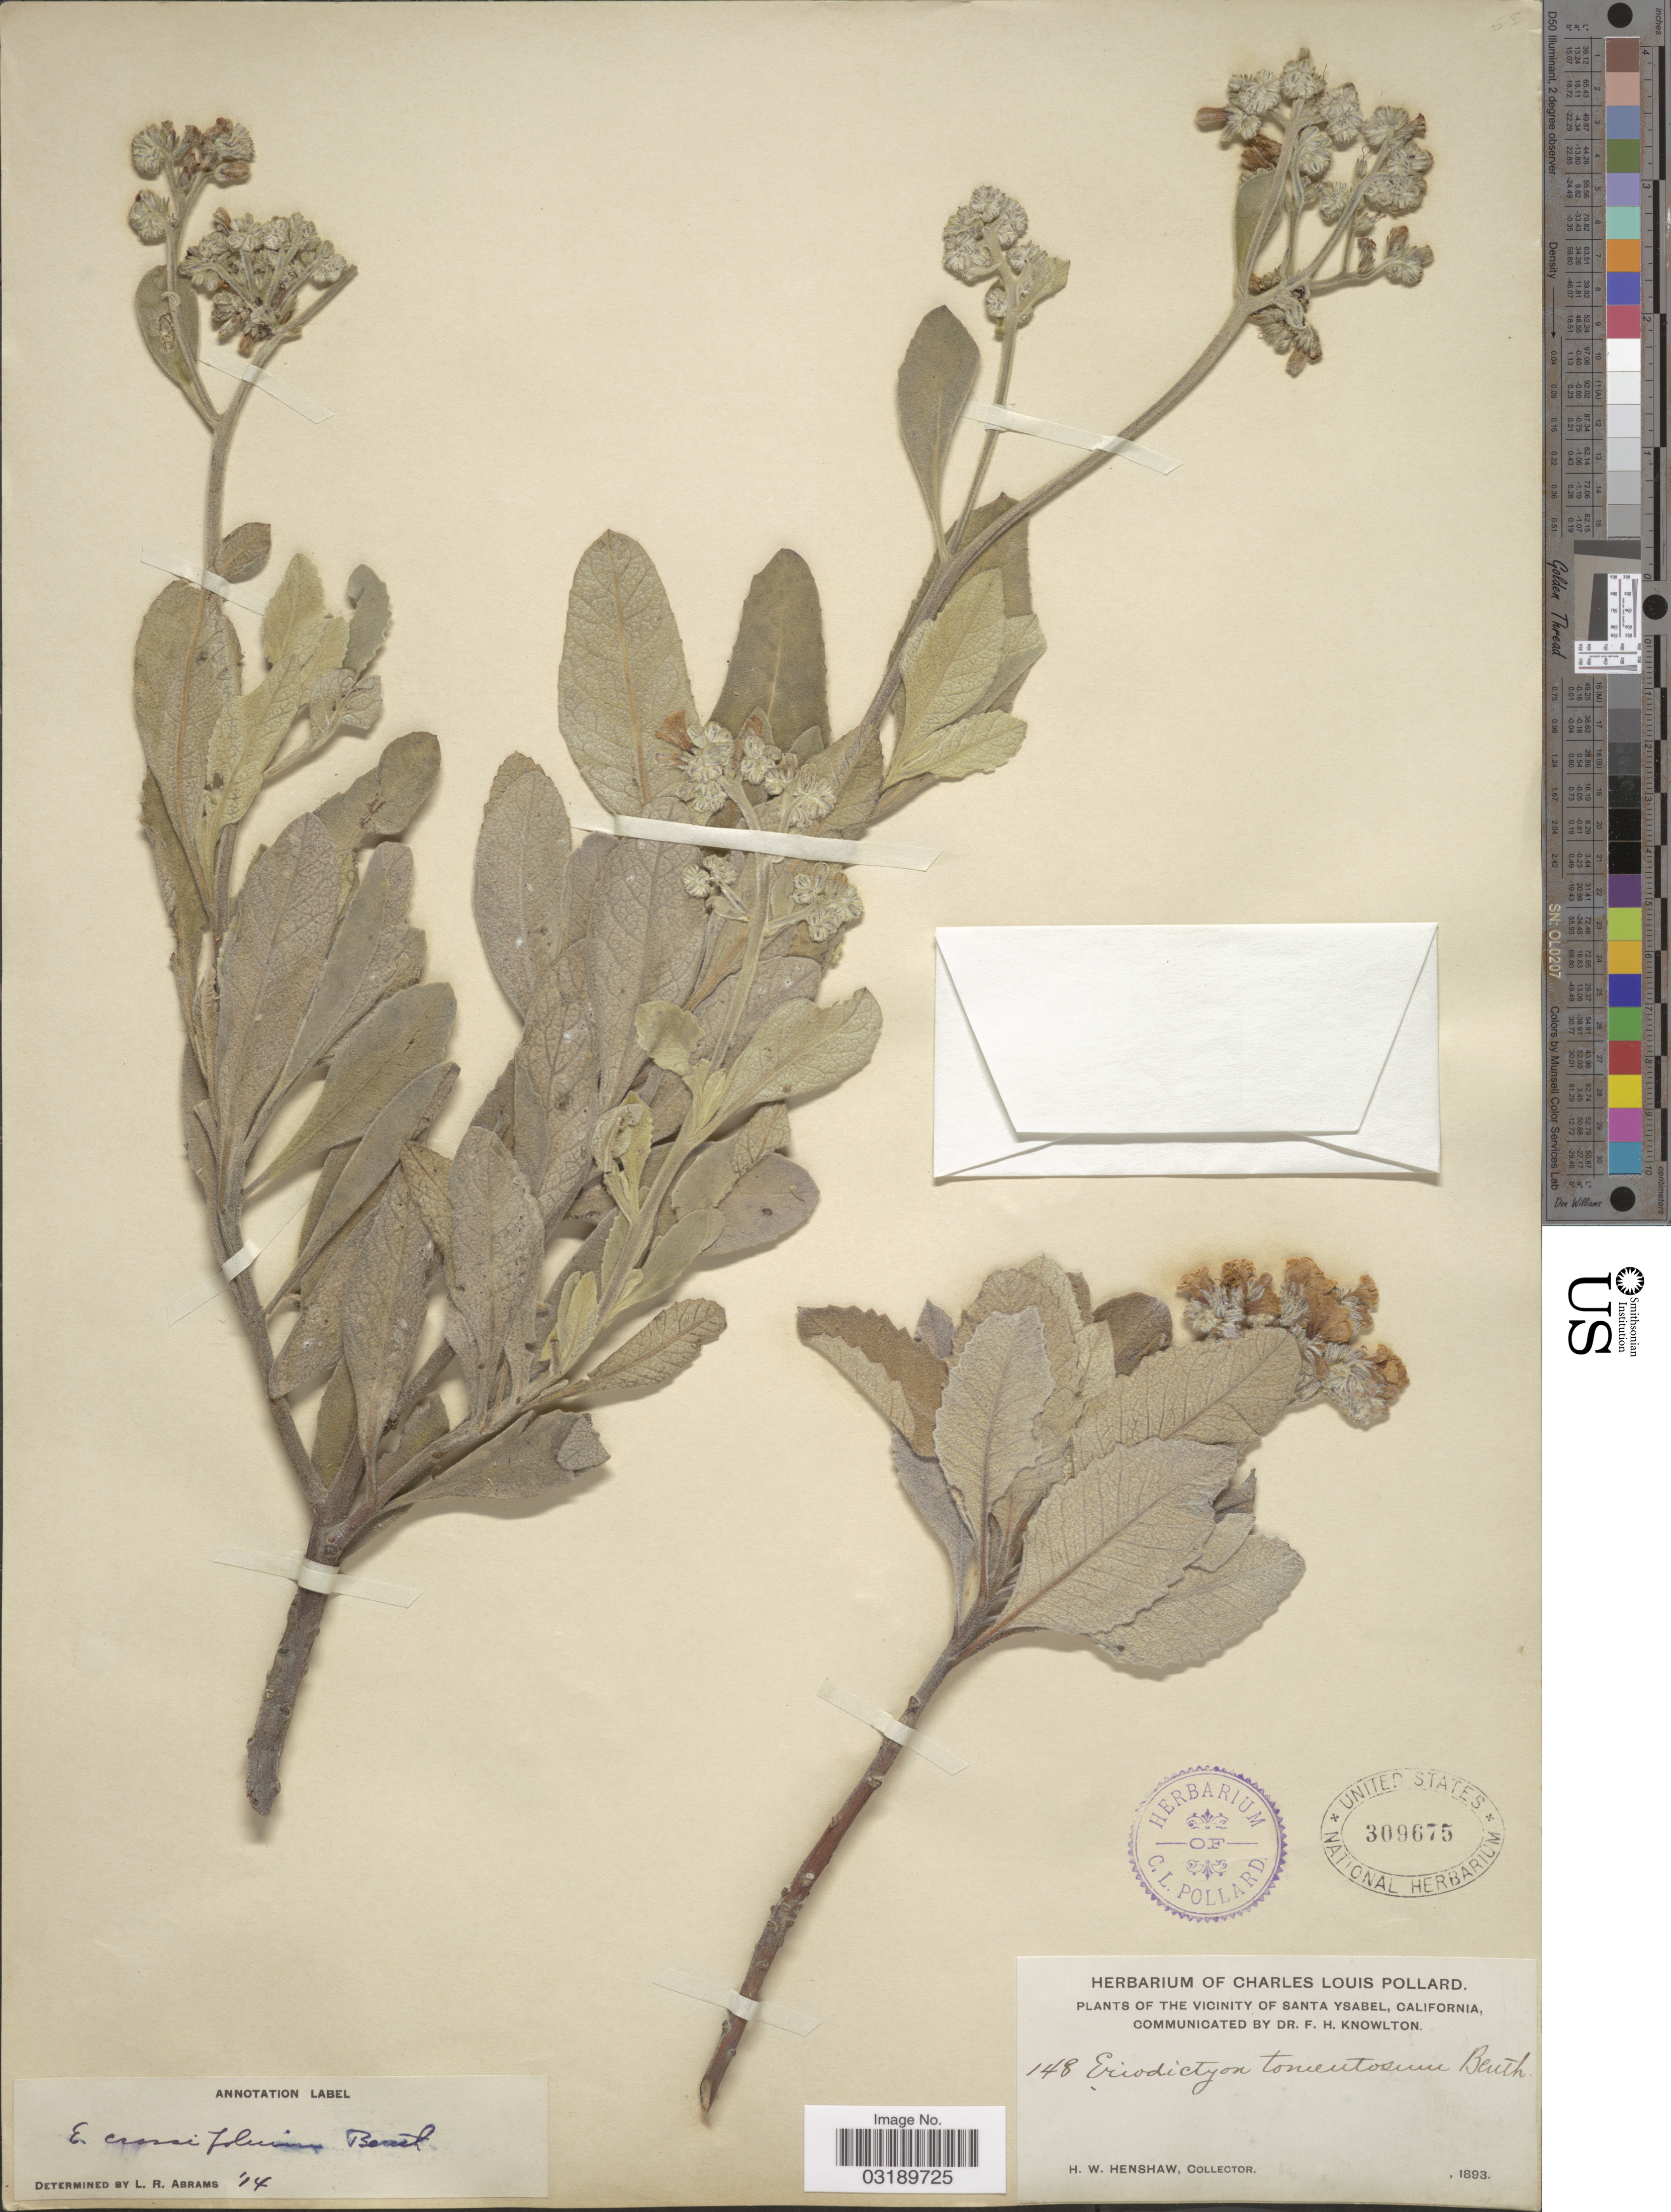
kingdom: Plantae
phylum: Tracheophyta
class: Magnoliopsida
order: Boraginales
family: Namaceae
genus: Eriodictyon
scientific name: Eriodictyon crassifolium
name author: Benth.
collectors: H. Henshaw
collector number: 148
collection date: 1893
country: United States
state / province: California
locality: The Vicinity of Santa Ysabel.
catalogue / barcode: US 309675